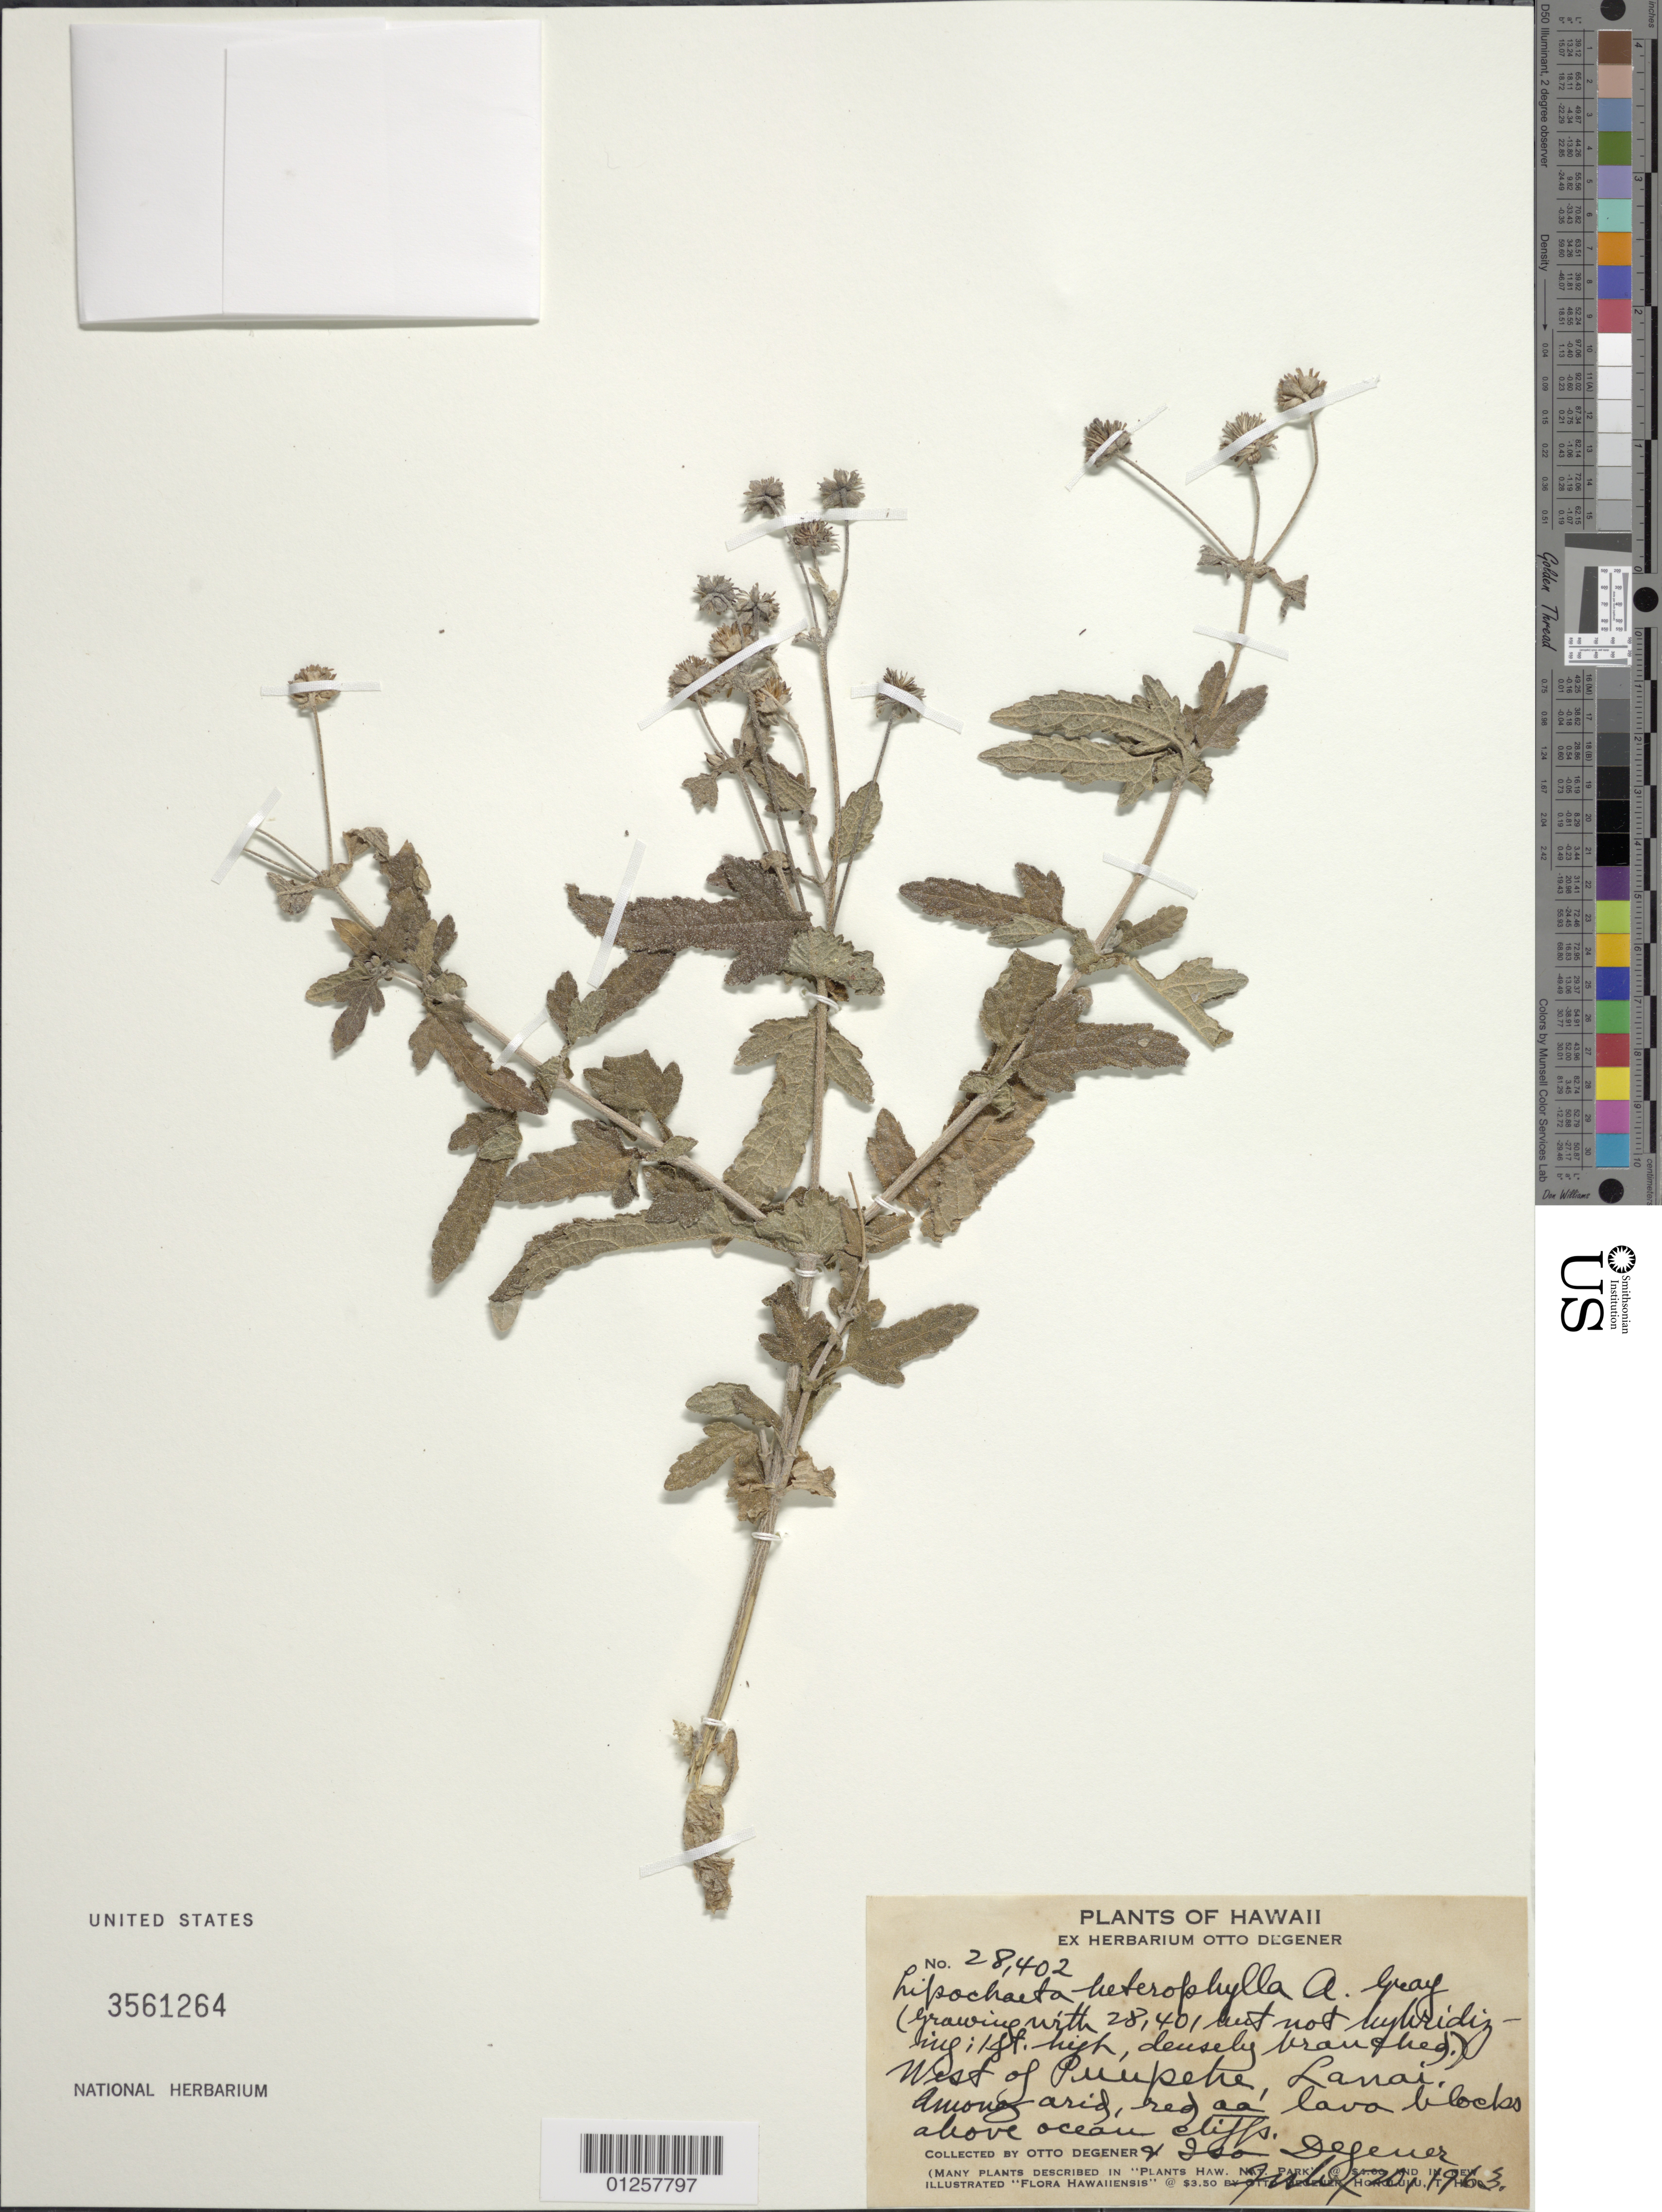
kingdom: Plantae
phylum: Tracheophyta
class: Magnoliopsida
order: Asterales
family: Asteraceae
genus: Lipochaeta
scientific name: Lipochaeta heterophylla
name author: A. Gray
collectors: O. Degener & I. Degener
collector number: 28402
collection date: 1963-07-20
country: United States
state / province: Hawaii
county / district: Maui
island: Lana'i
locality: West of Puu Pehe.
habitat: Among arid, red aa lava blocks above ocean cliffs.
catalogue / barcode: US 3561264